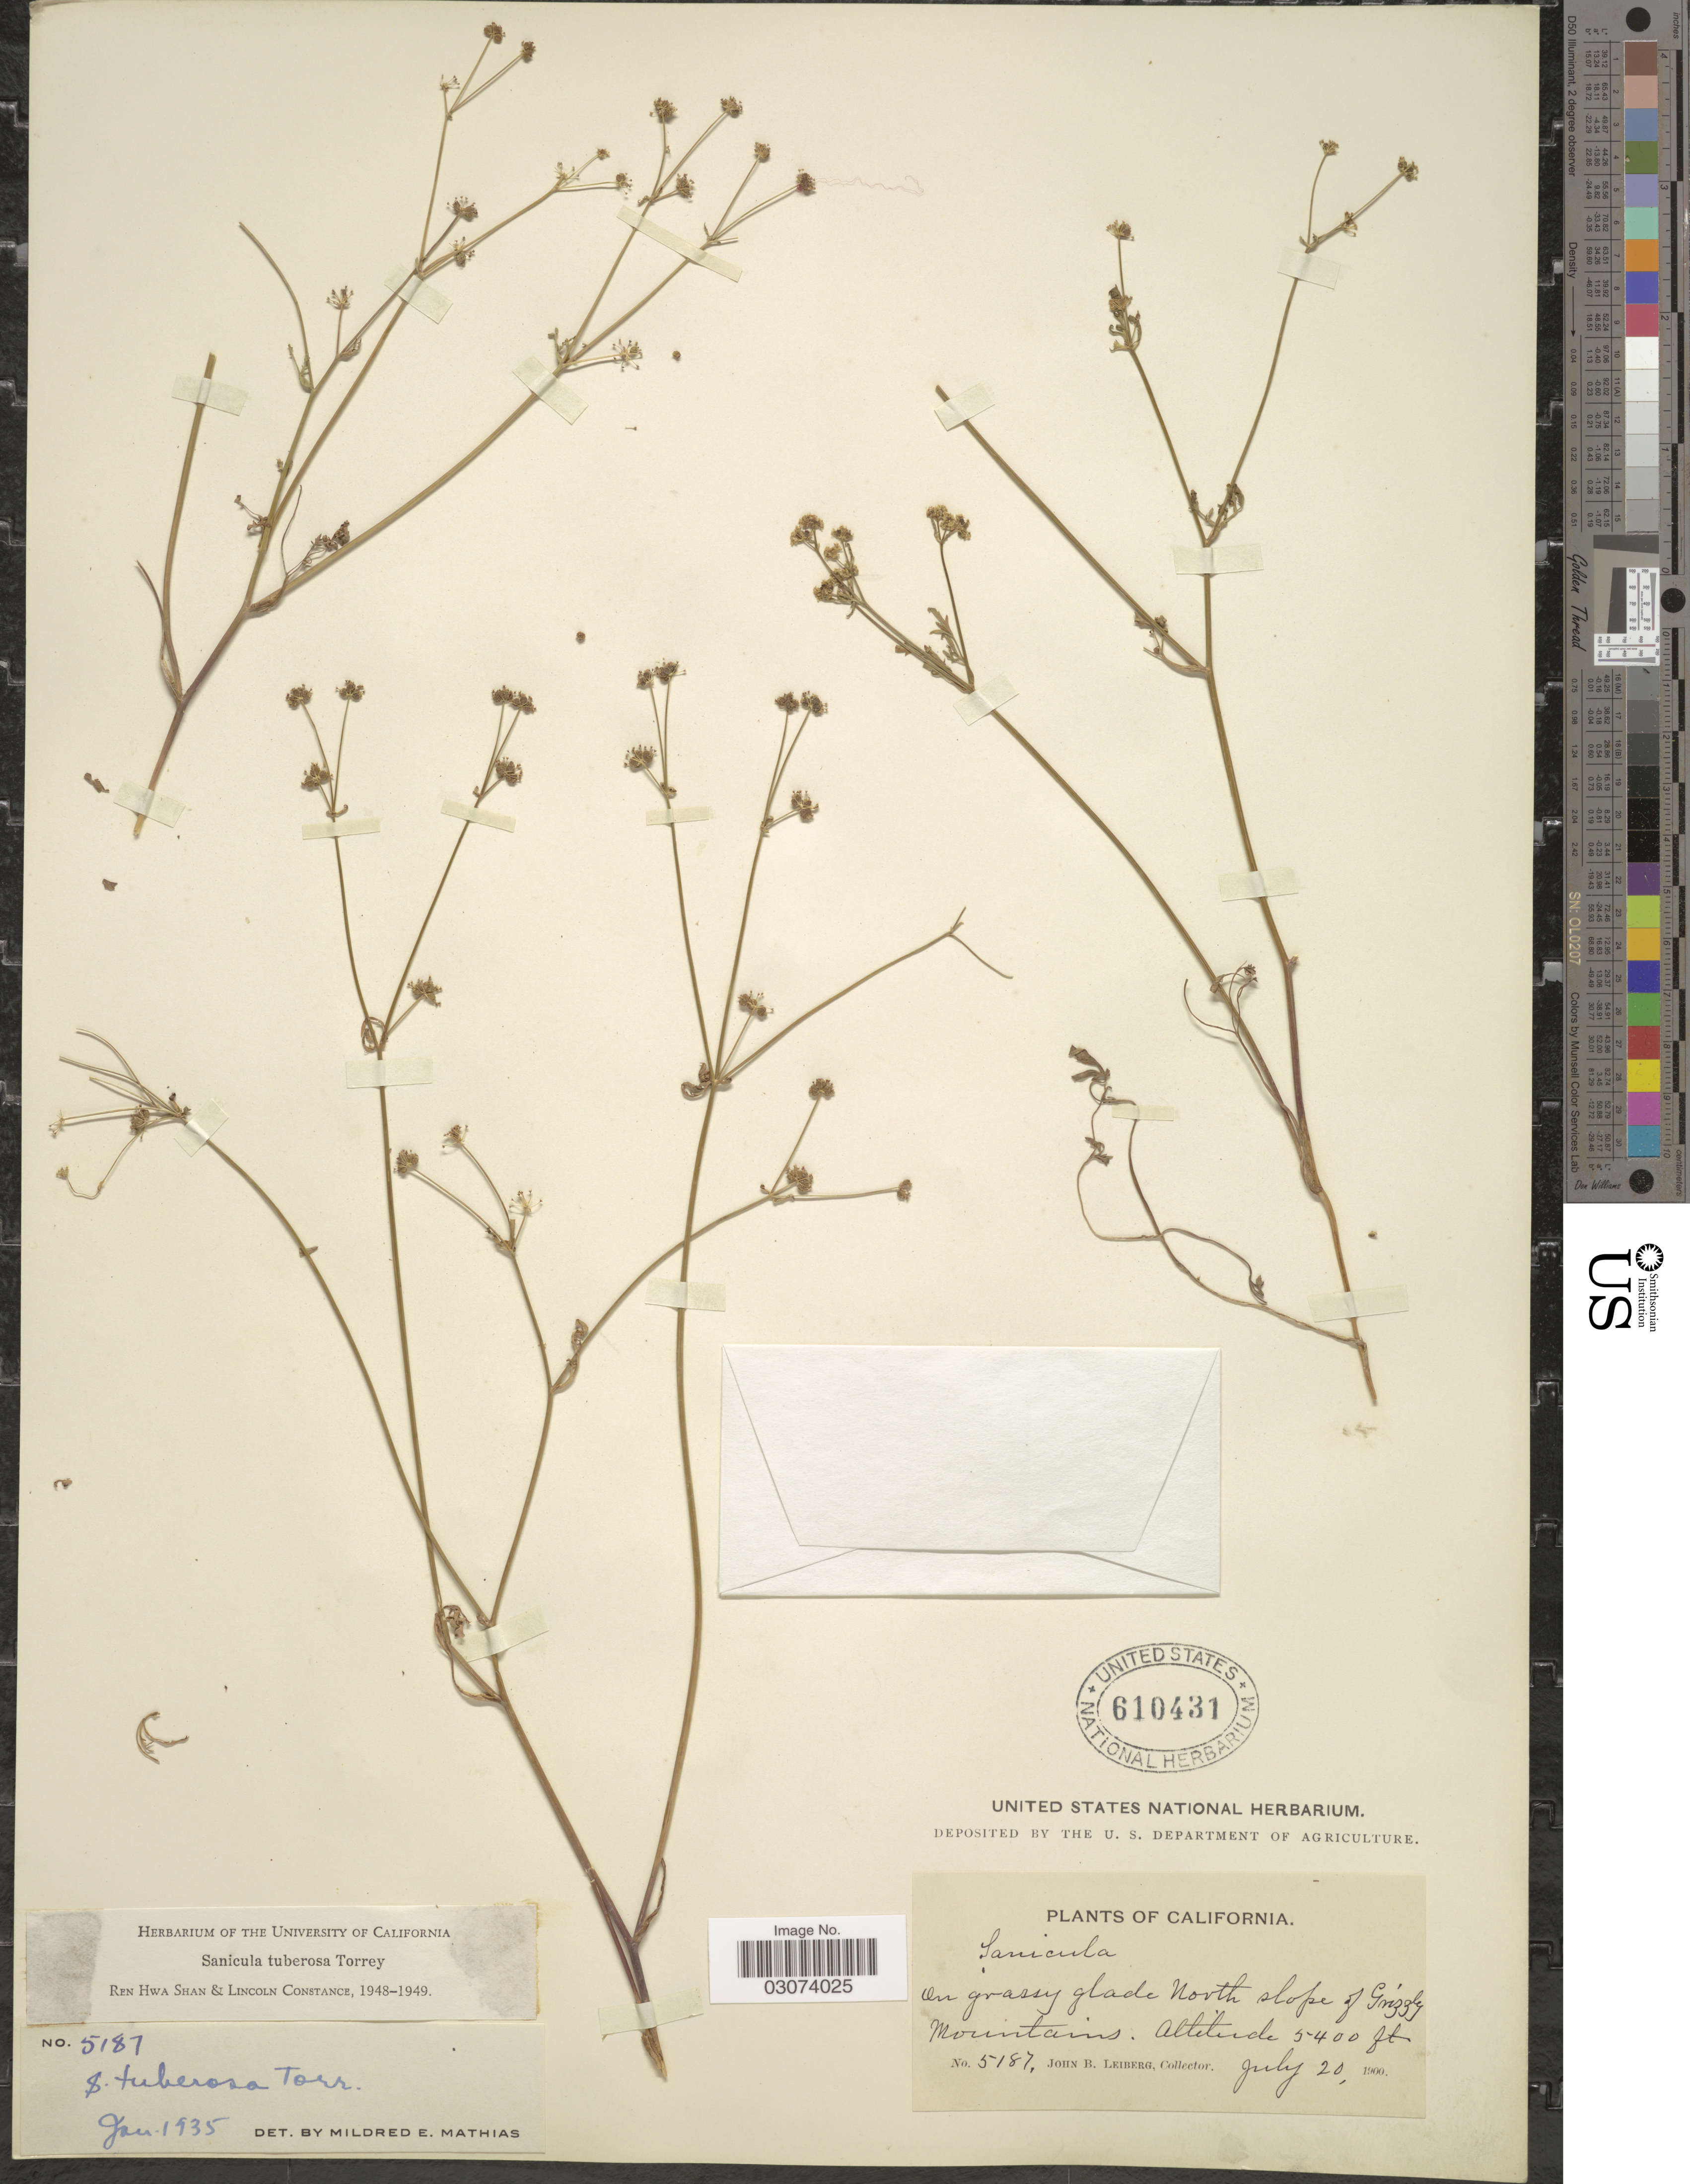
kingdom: Plantae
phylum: Tracheophyta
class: Magnoliopsida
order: Apiales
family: Apiaceae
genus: Sanicula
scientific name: Sanicula tuberosa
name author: Torr.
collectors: J. B. Leiberg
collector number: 5187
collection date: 1900-07-20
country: United States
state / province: California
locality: On grassy glade North slope of Grizzly Mountains.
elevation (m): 1646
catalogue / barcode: US 610431